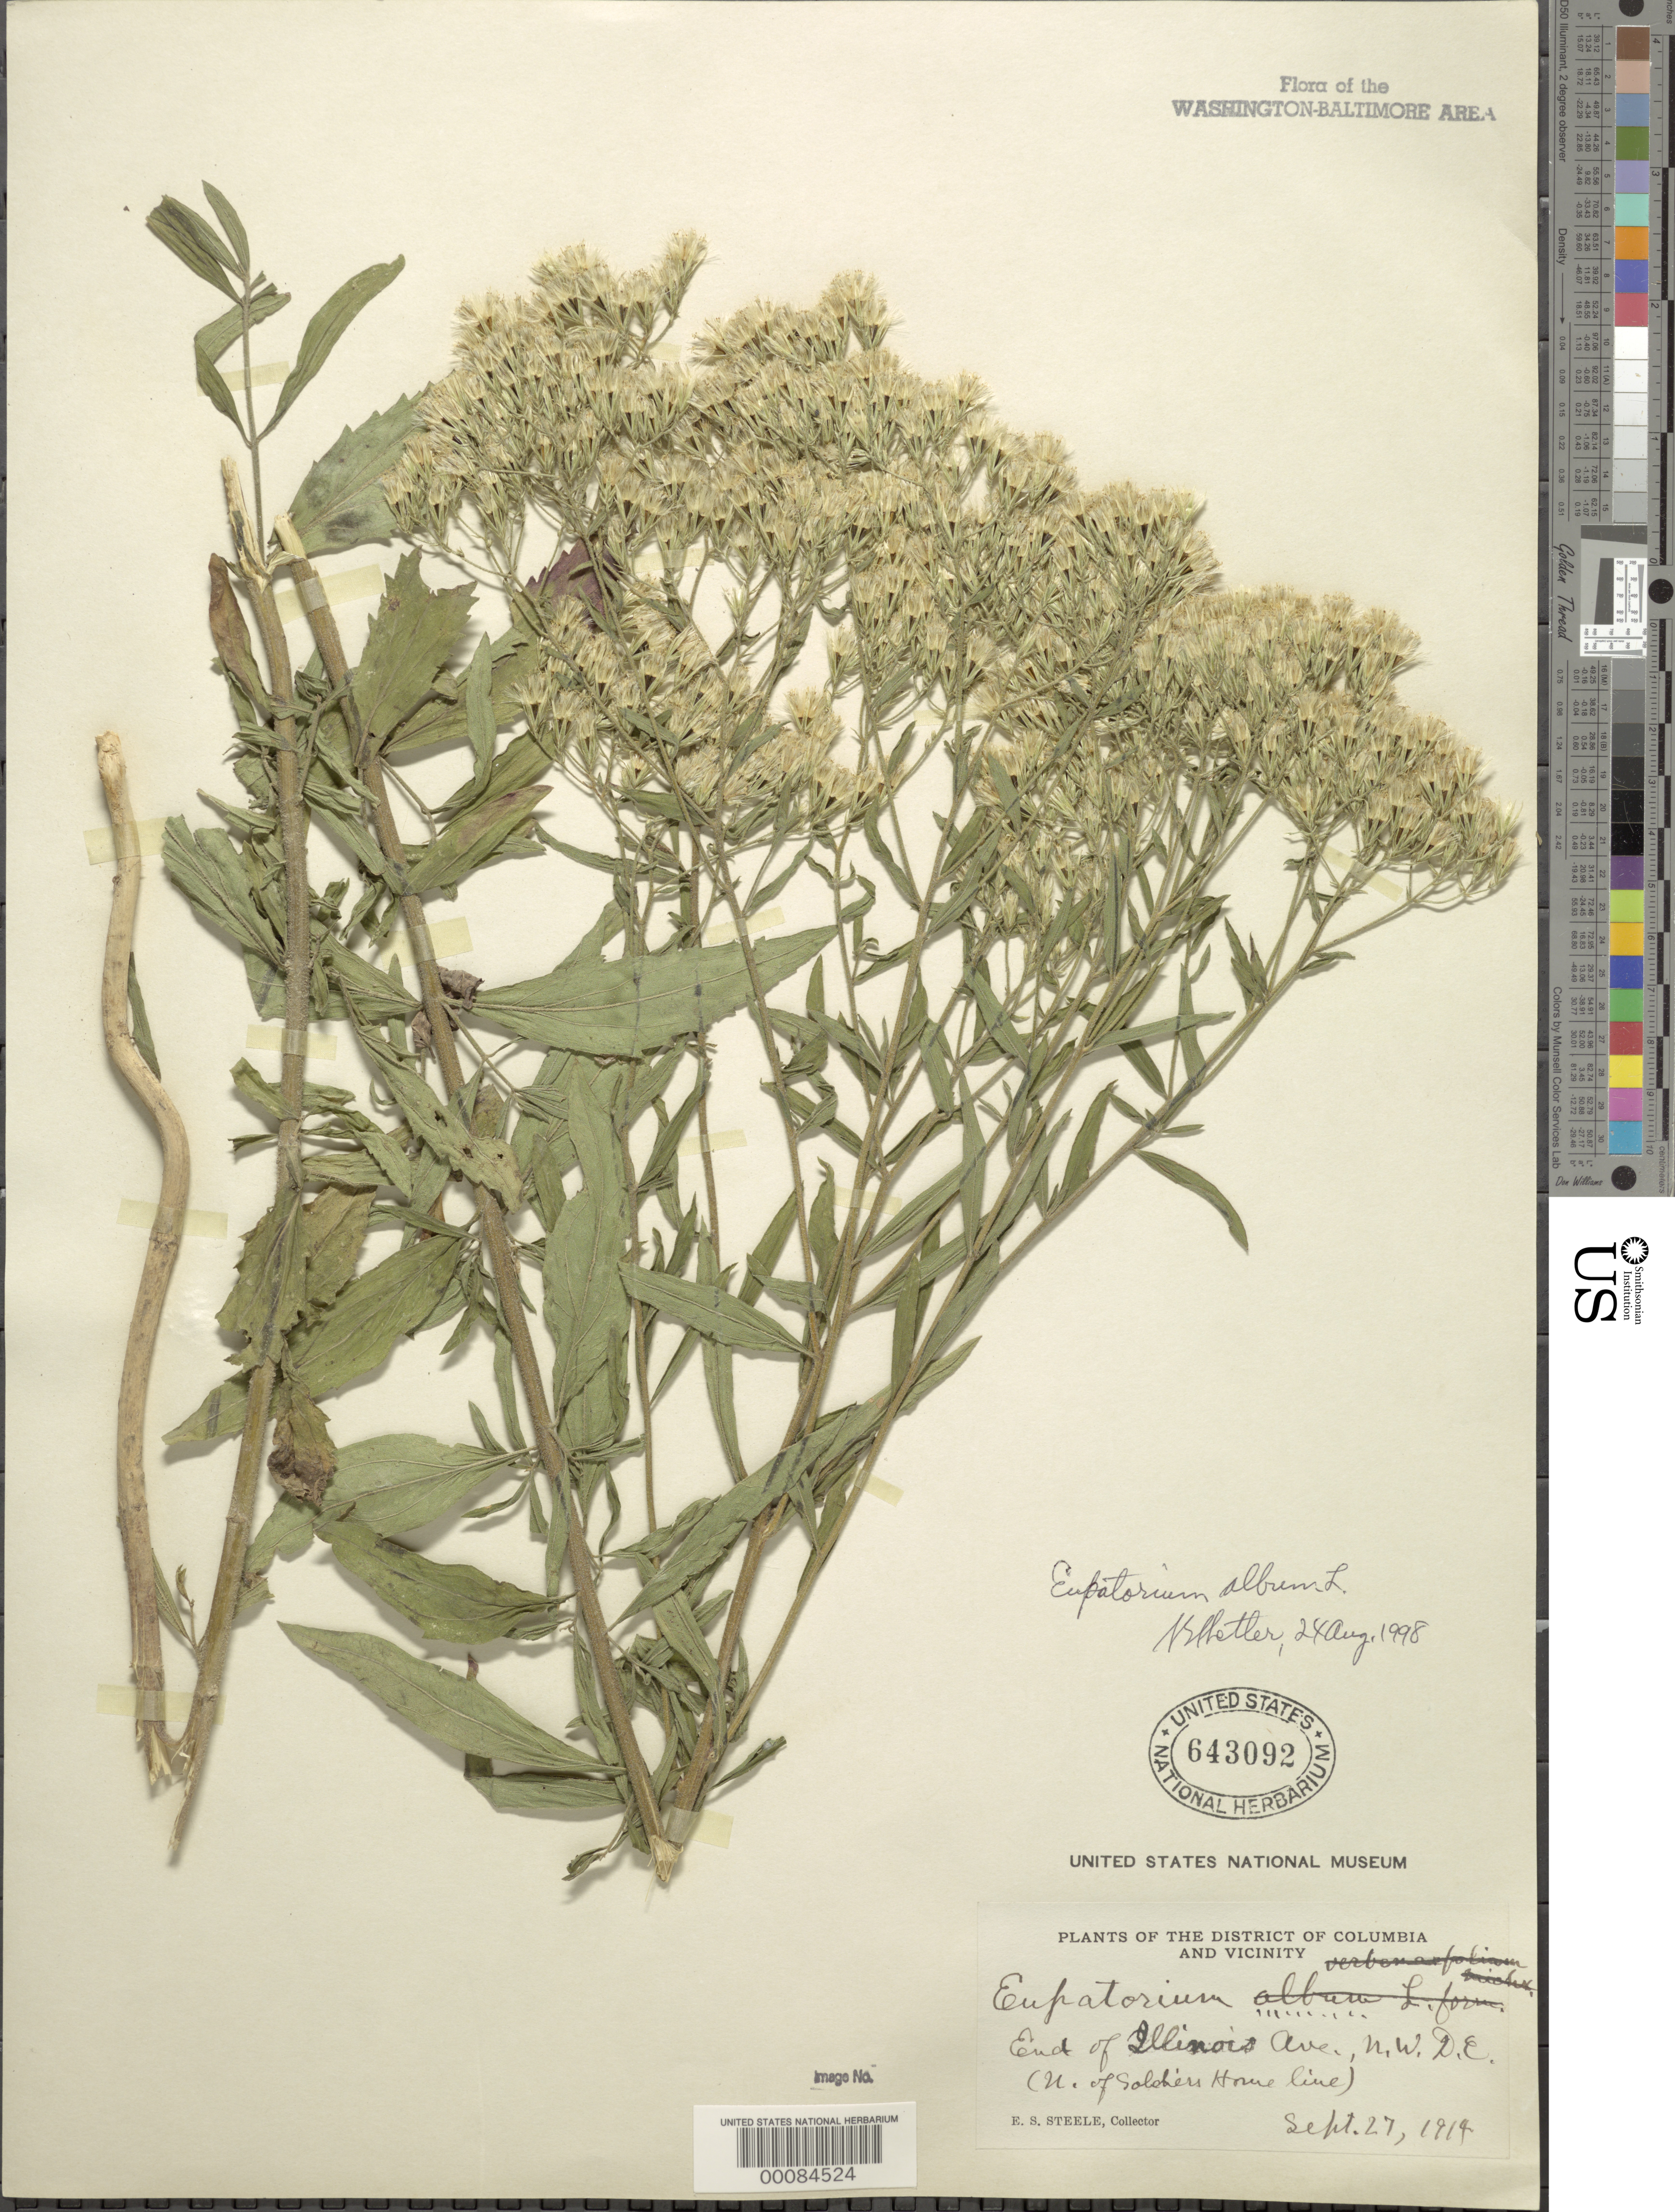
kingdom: Plantae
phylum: Tracheophyta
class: Magnoliopsida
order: Asterales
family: Asteraceae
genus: Eupatorium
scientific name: Eupatorium album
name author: L.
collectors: E. Steele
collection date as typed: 27 Sep 1914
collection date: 1914-09-27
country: United States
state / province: District of Columbia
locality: End of Illinois Ave. NW.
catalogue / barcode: US 643092